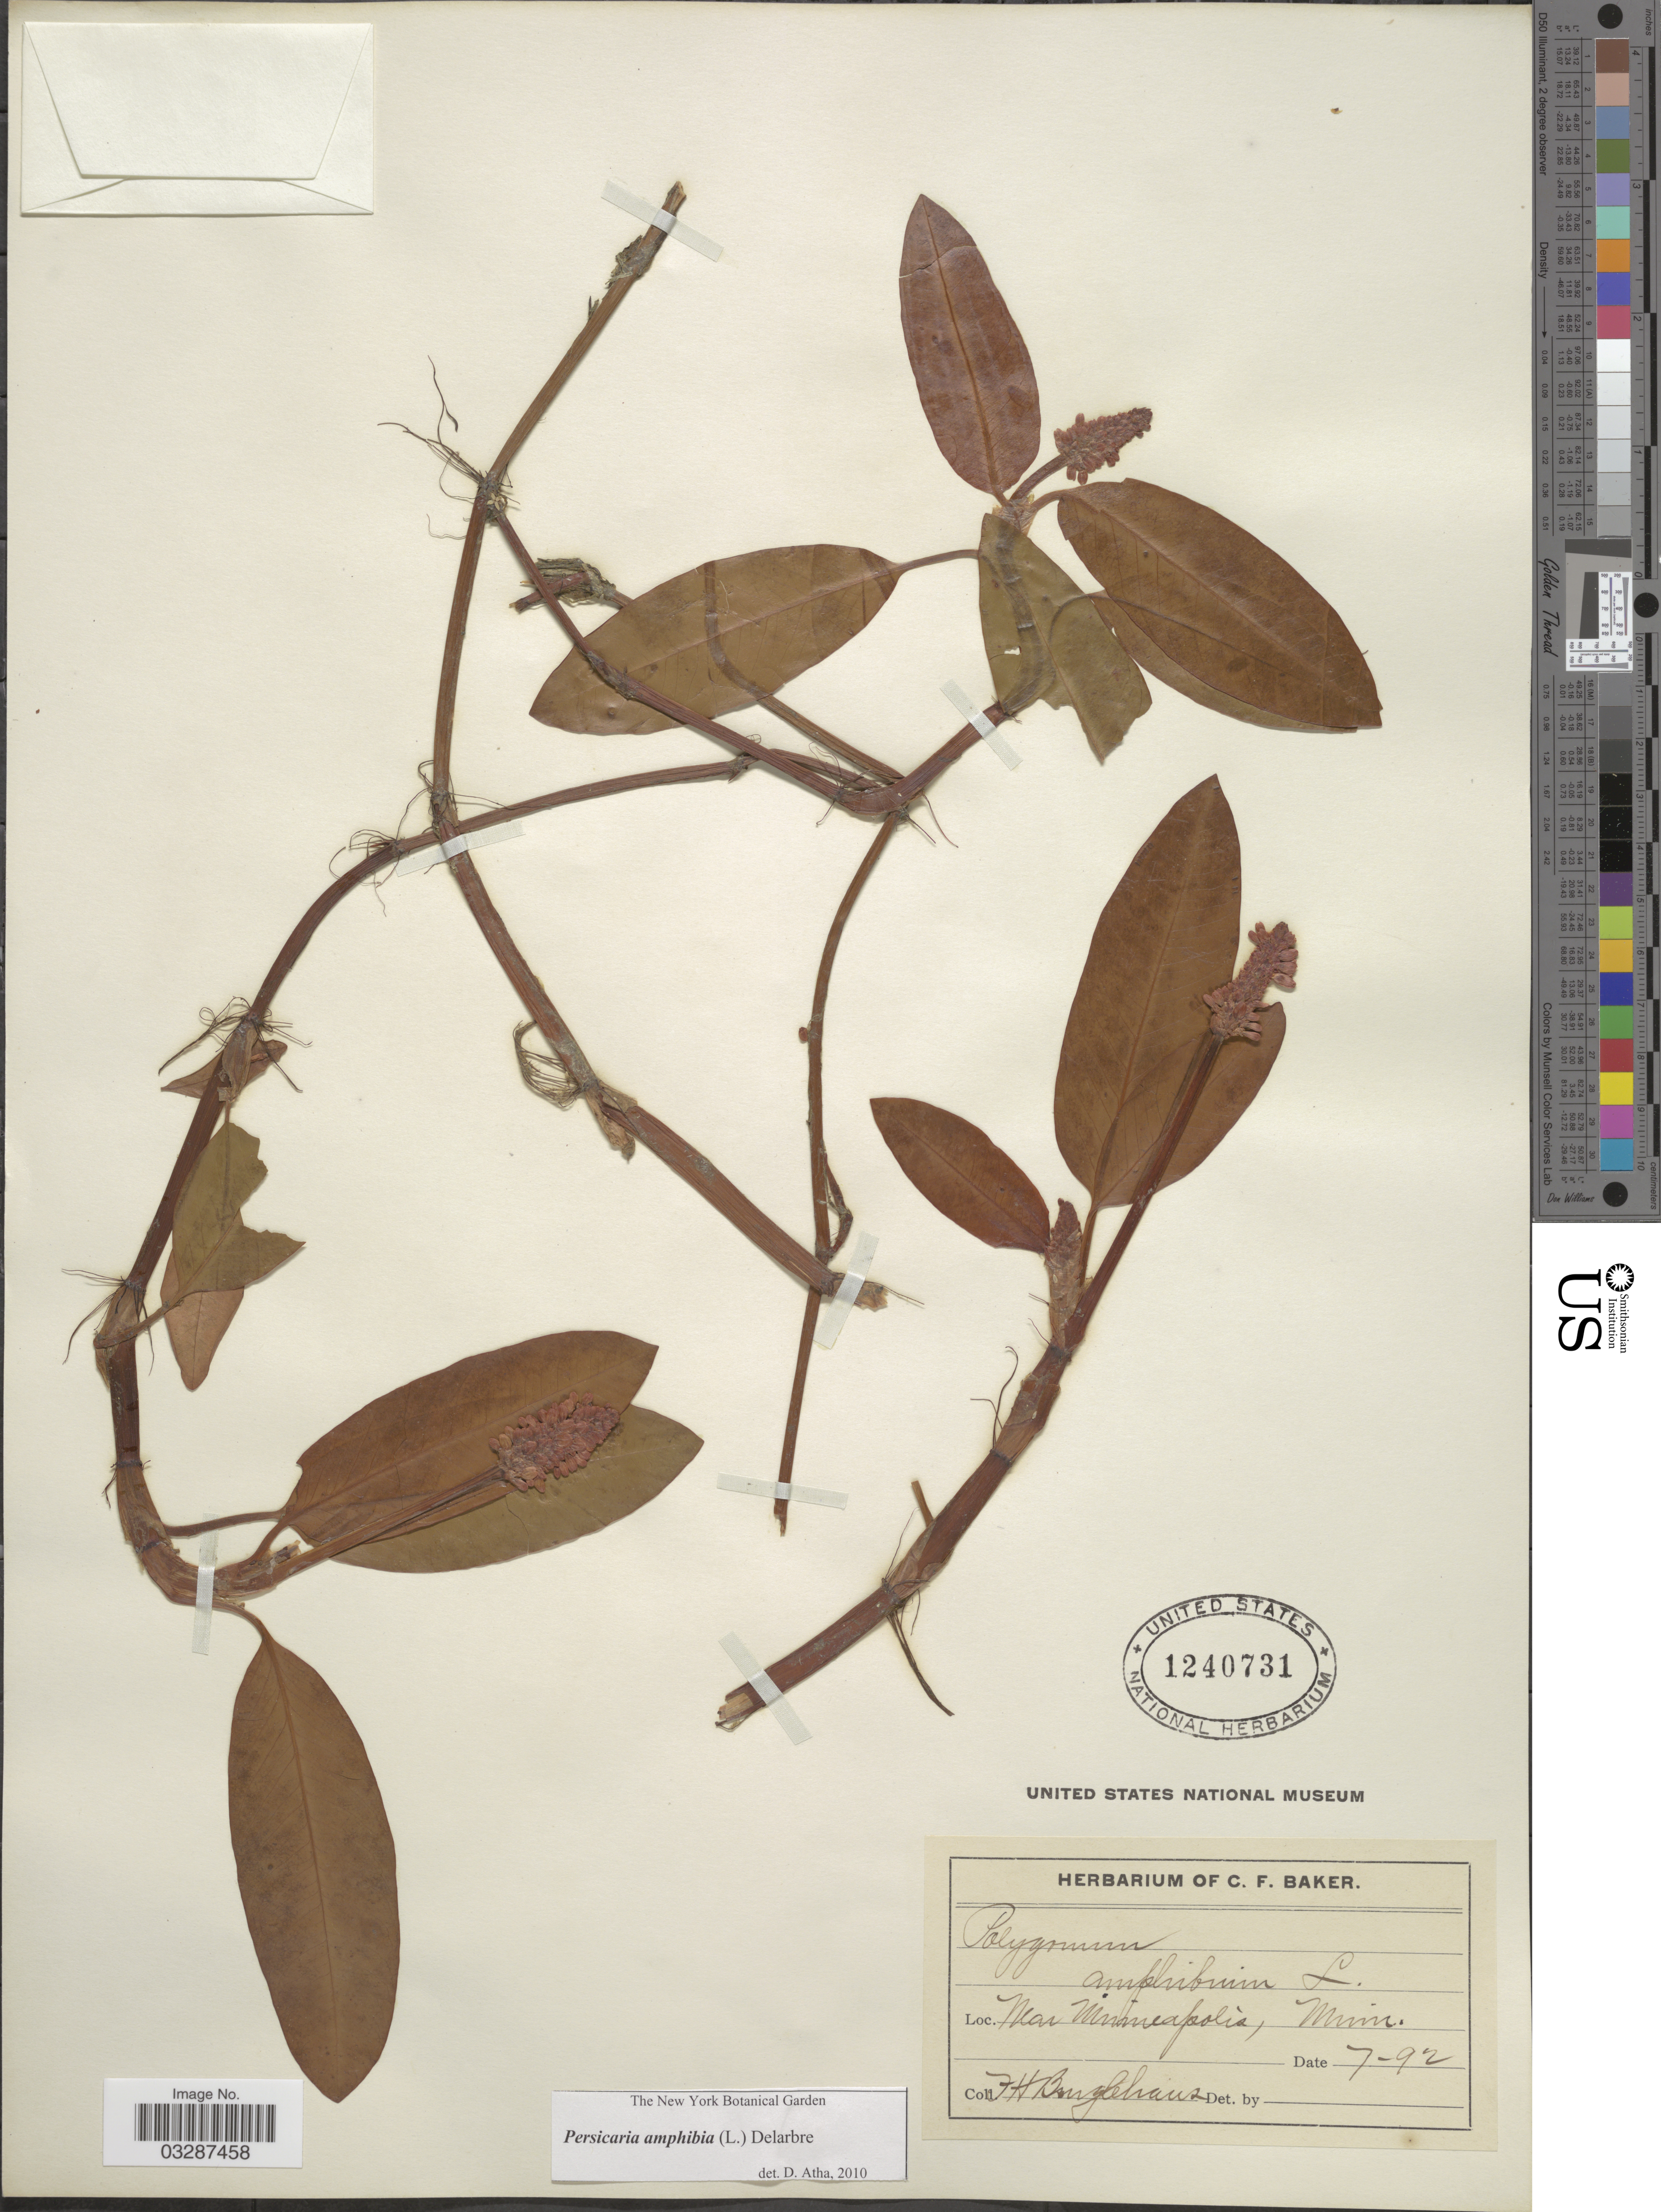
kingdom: Plantae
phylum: Tracheophyta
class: Magnoliopsida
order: Caryophyllales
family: Polygonaceae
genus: Persicaria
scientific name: Persicaria amphibia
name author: (L.) Delarbre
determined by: Atha, D. E.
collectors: F. Burglehaus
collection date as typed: Transcribed d/m/y: /7/92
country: United States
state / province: Minnesota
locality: Mar Minneapolis.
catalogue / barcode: US 1240731